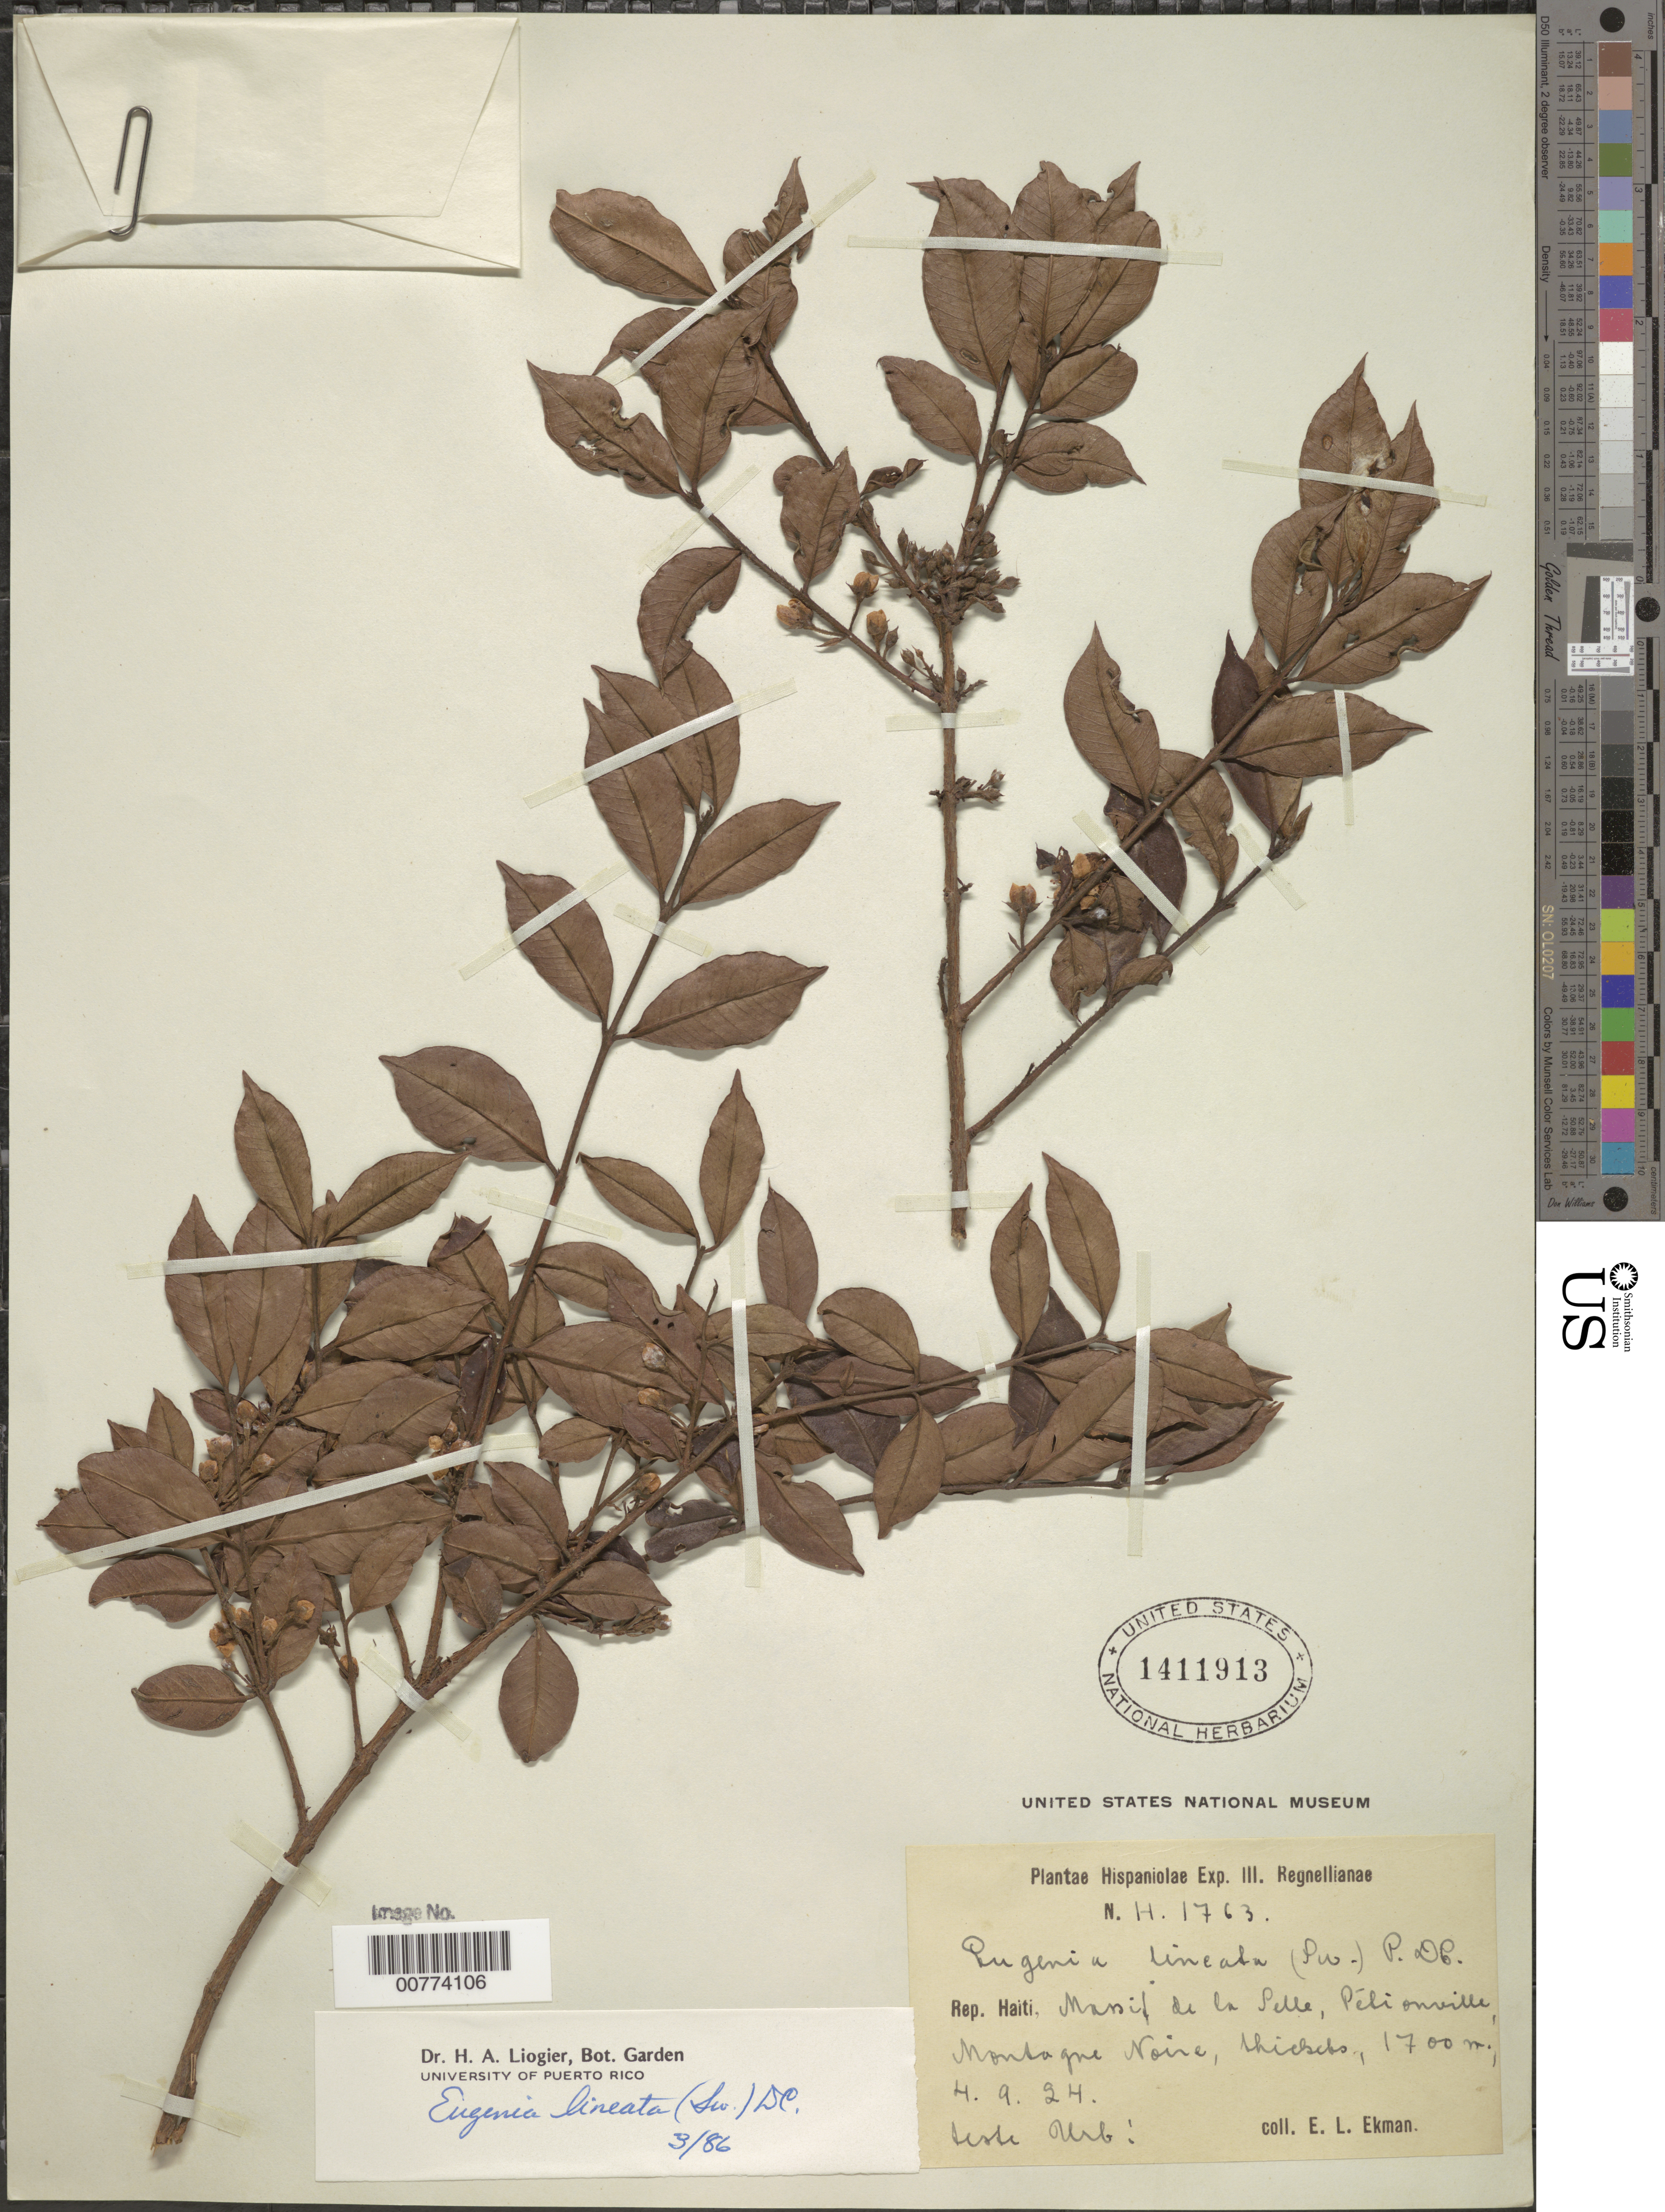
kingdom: Plantae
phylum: Tracheophyta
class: Magnoliopsida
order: Myrtales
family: Myrtaceae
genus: Eugenia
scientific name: Eugenia lineata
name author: (Sw.) DC.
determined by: Liogier, Alain H.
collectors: E. L. Ekman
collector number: H 1763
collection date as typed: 04 Sep 1924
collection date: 1924-09-04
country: Haiti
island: Hispaniola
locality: Massif de la Selle, Petiónville, Montagne.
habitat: Thickets.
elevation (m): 1700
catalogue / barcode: US 1411913